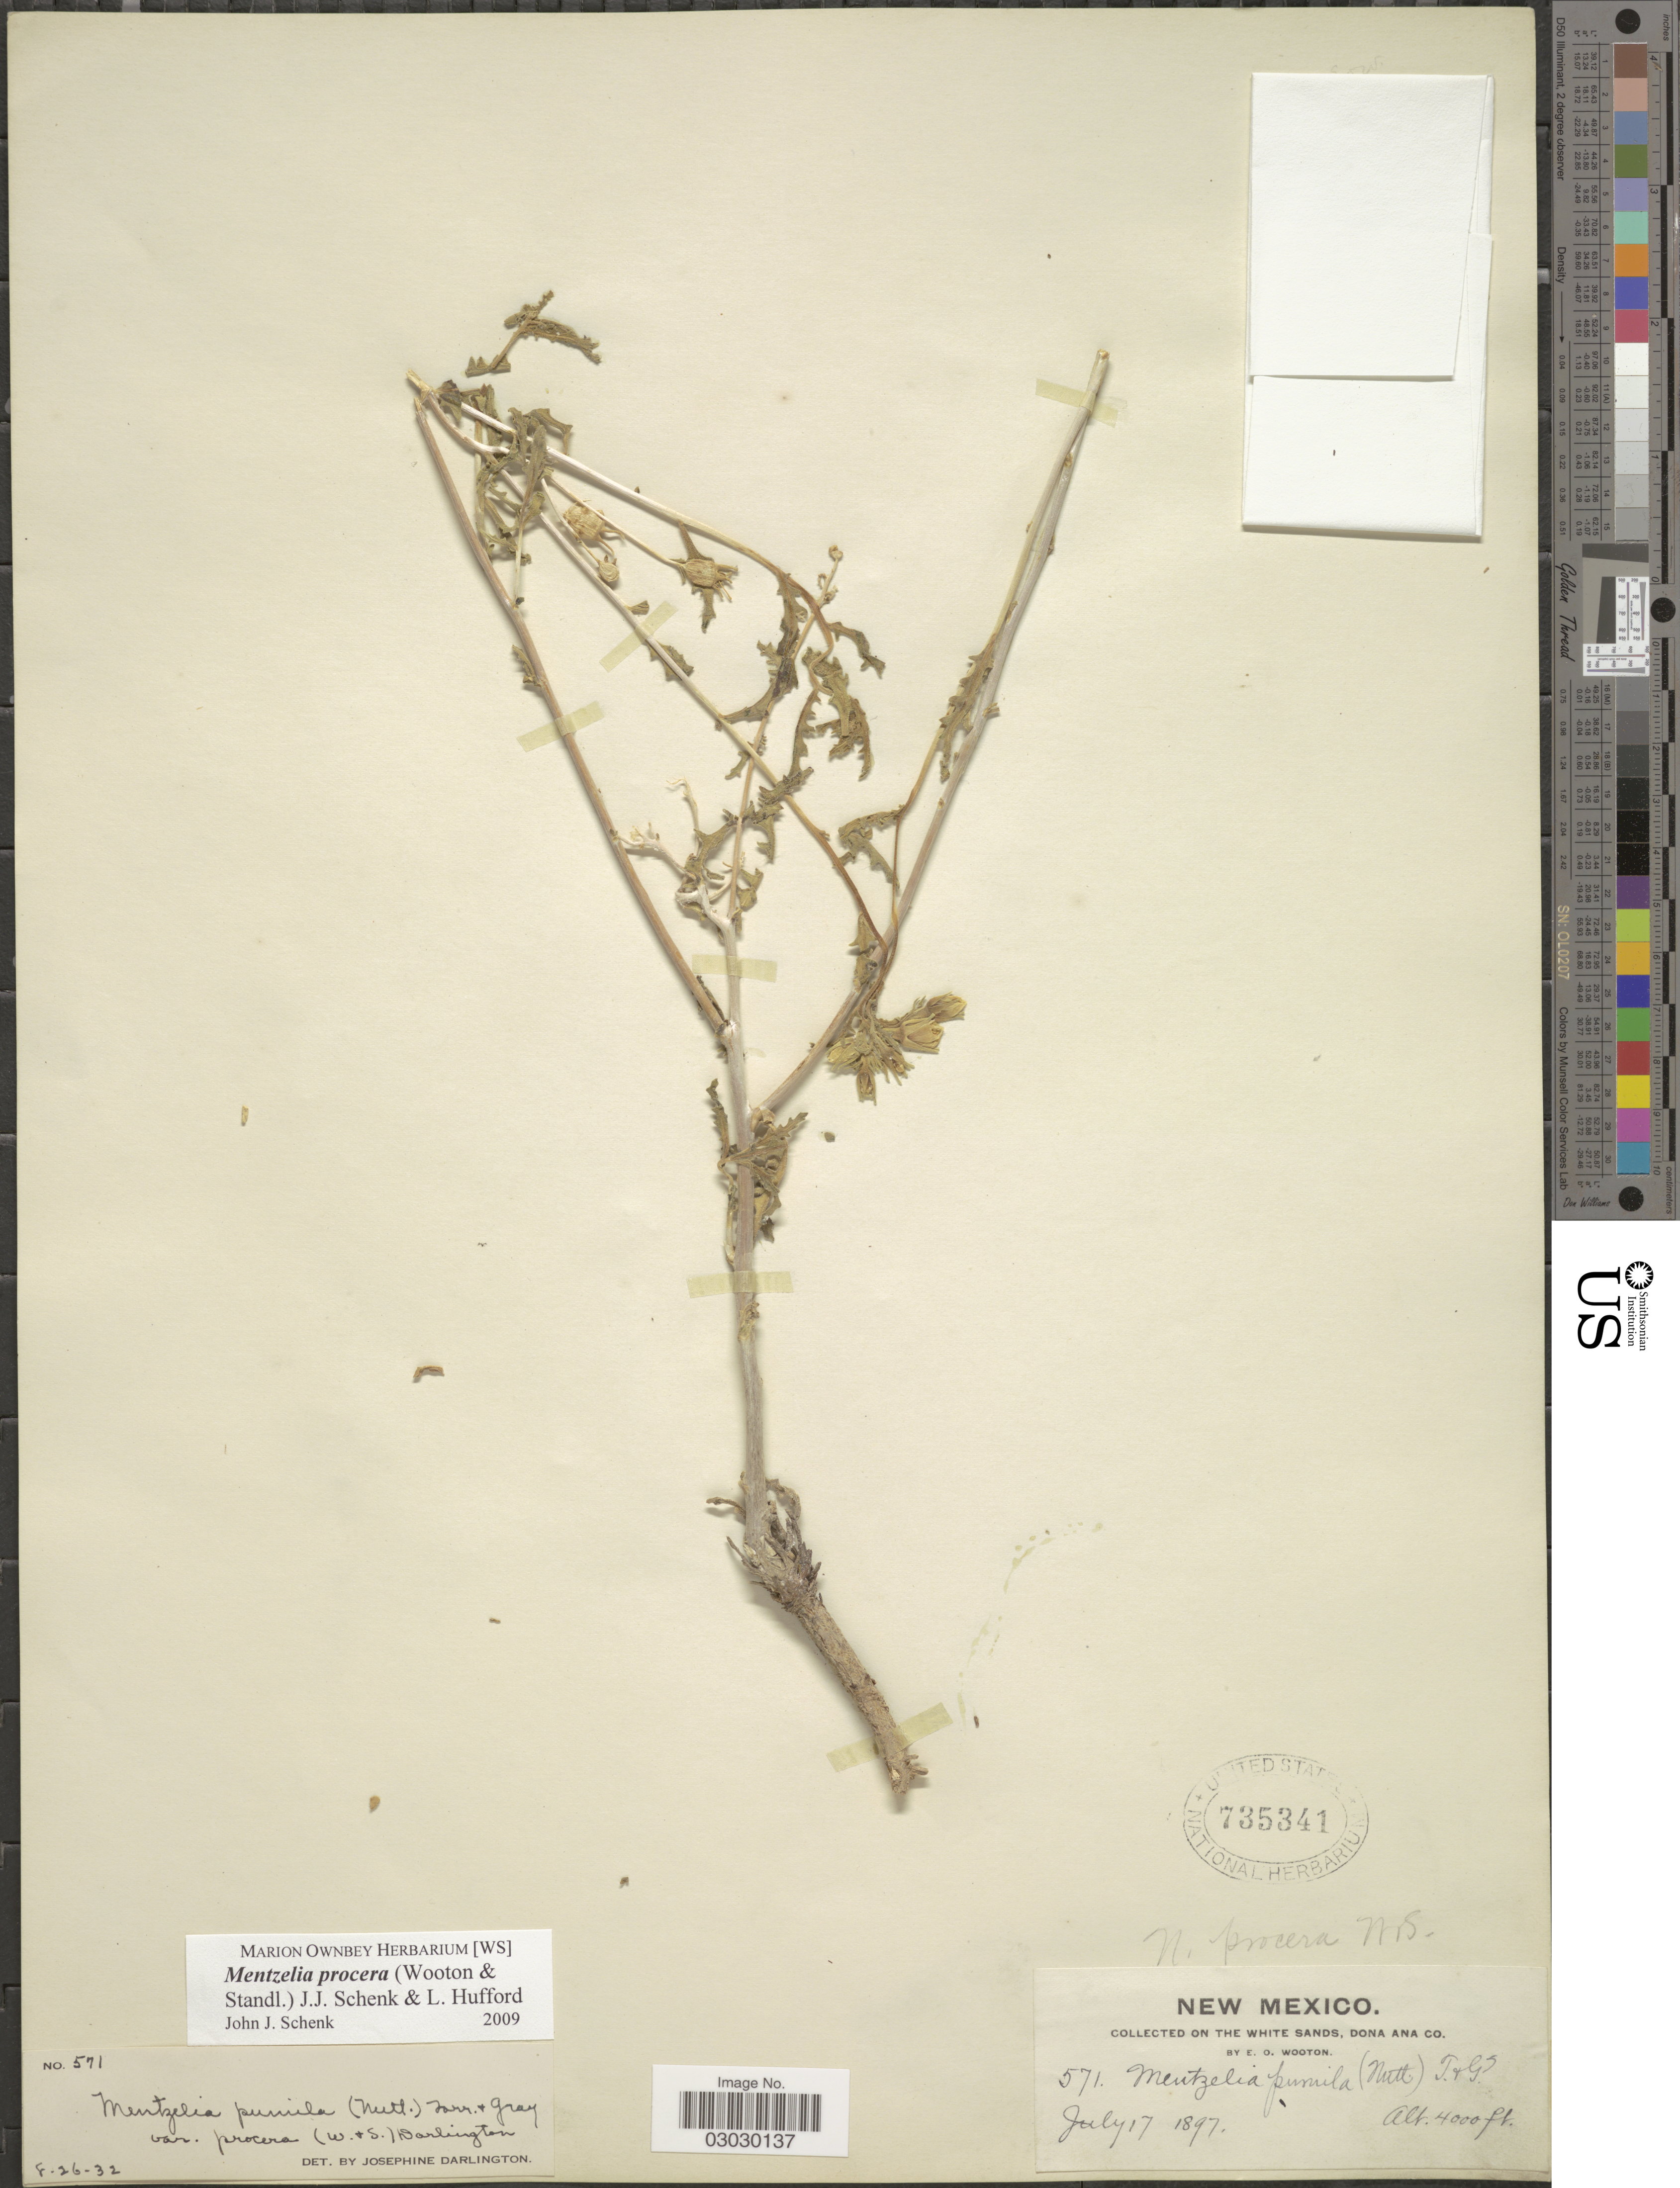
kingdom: Plantae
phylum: Tracheophyta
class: Magnoliopsida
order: Cornales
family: Loasaceae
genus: Mentzelia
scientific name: Mentzelia procera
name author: (Wooton & Standl.) J.J. Schenk & L. Hufford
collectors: E. O. Wooton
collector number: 571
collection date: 1897-07-17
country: United States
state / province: New Mexico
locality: Collected on the White Sands, Dona Ana Co.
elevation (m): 1219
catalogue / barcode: US 735341